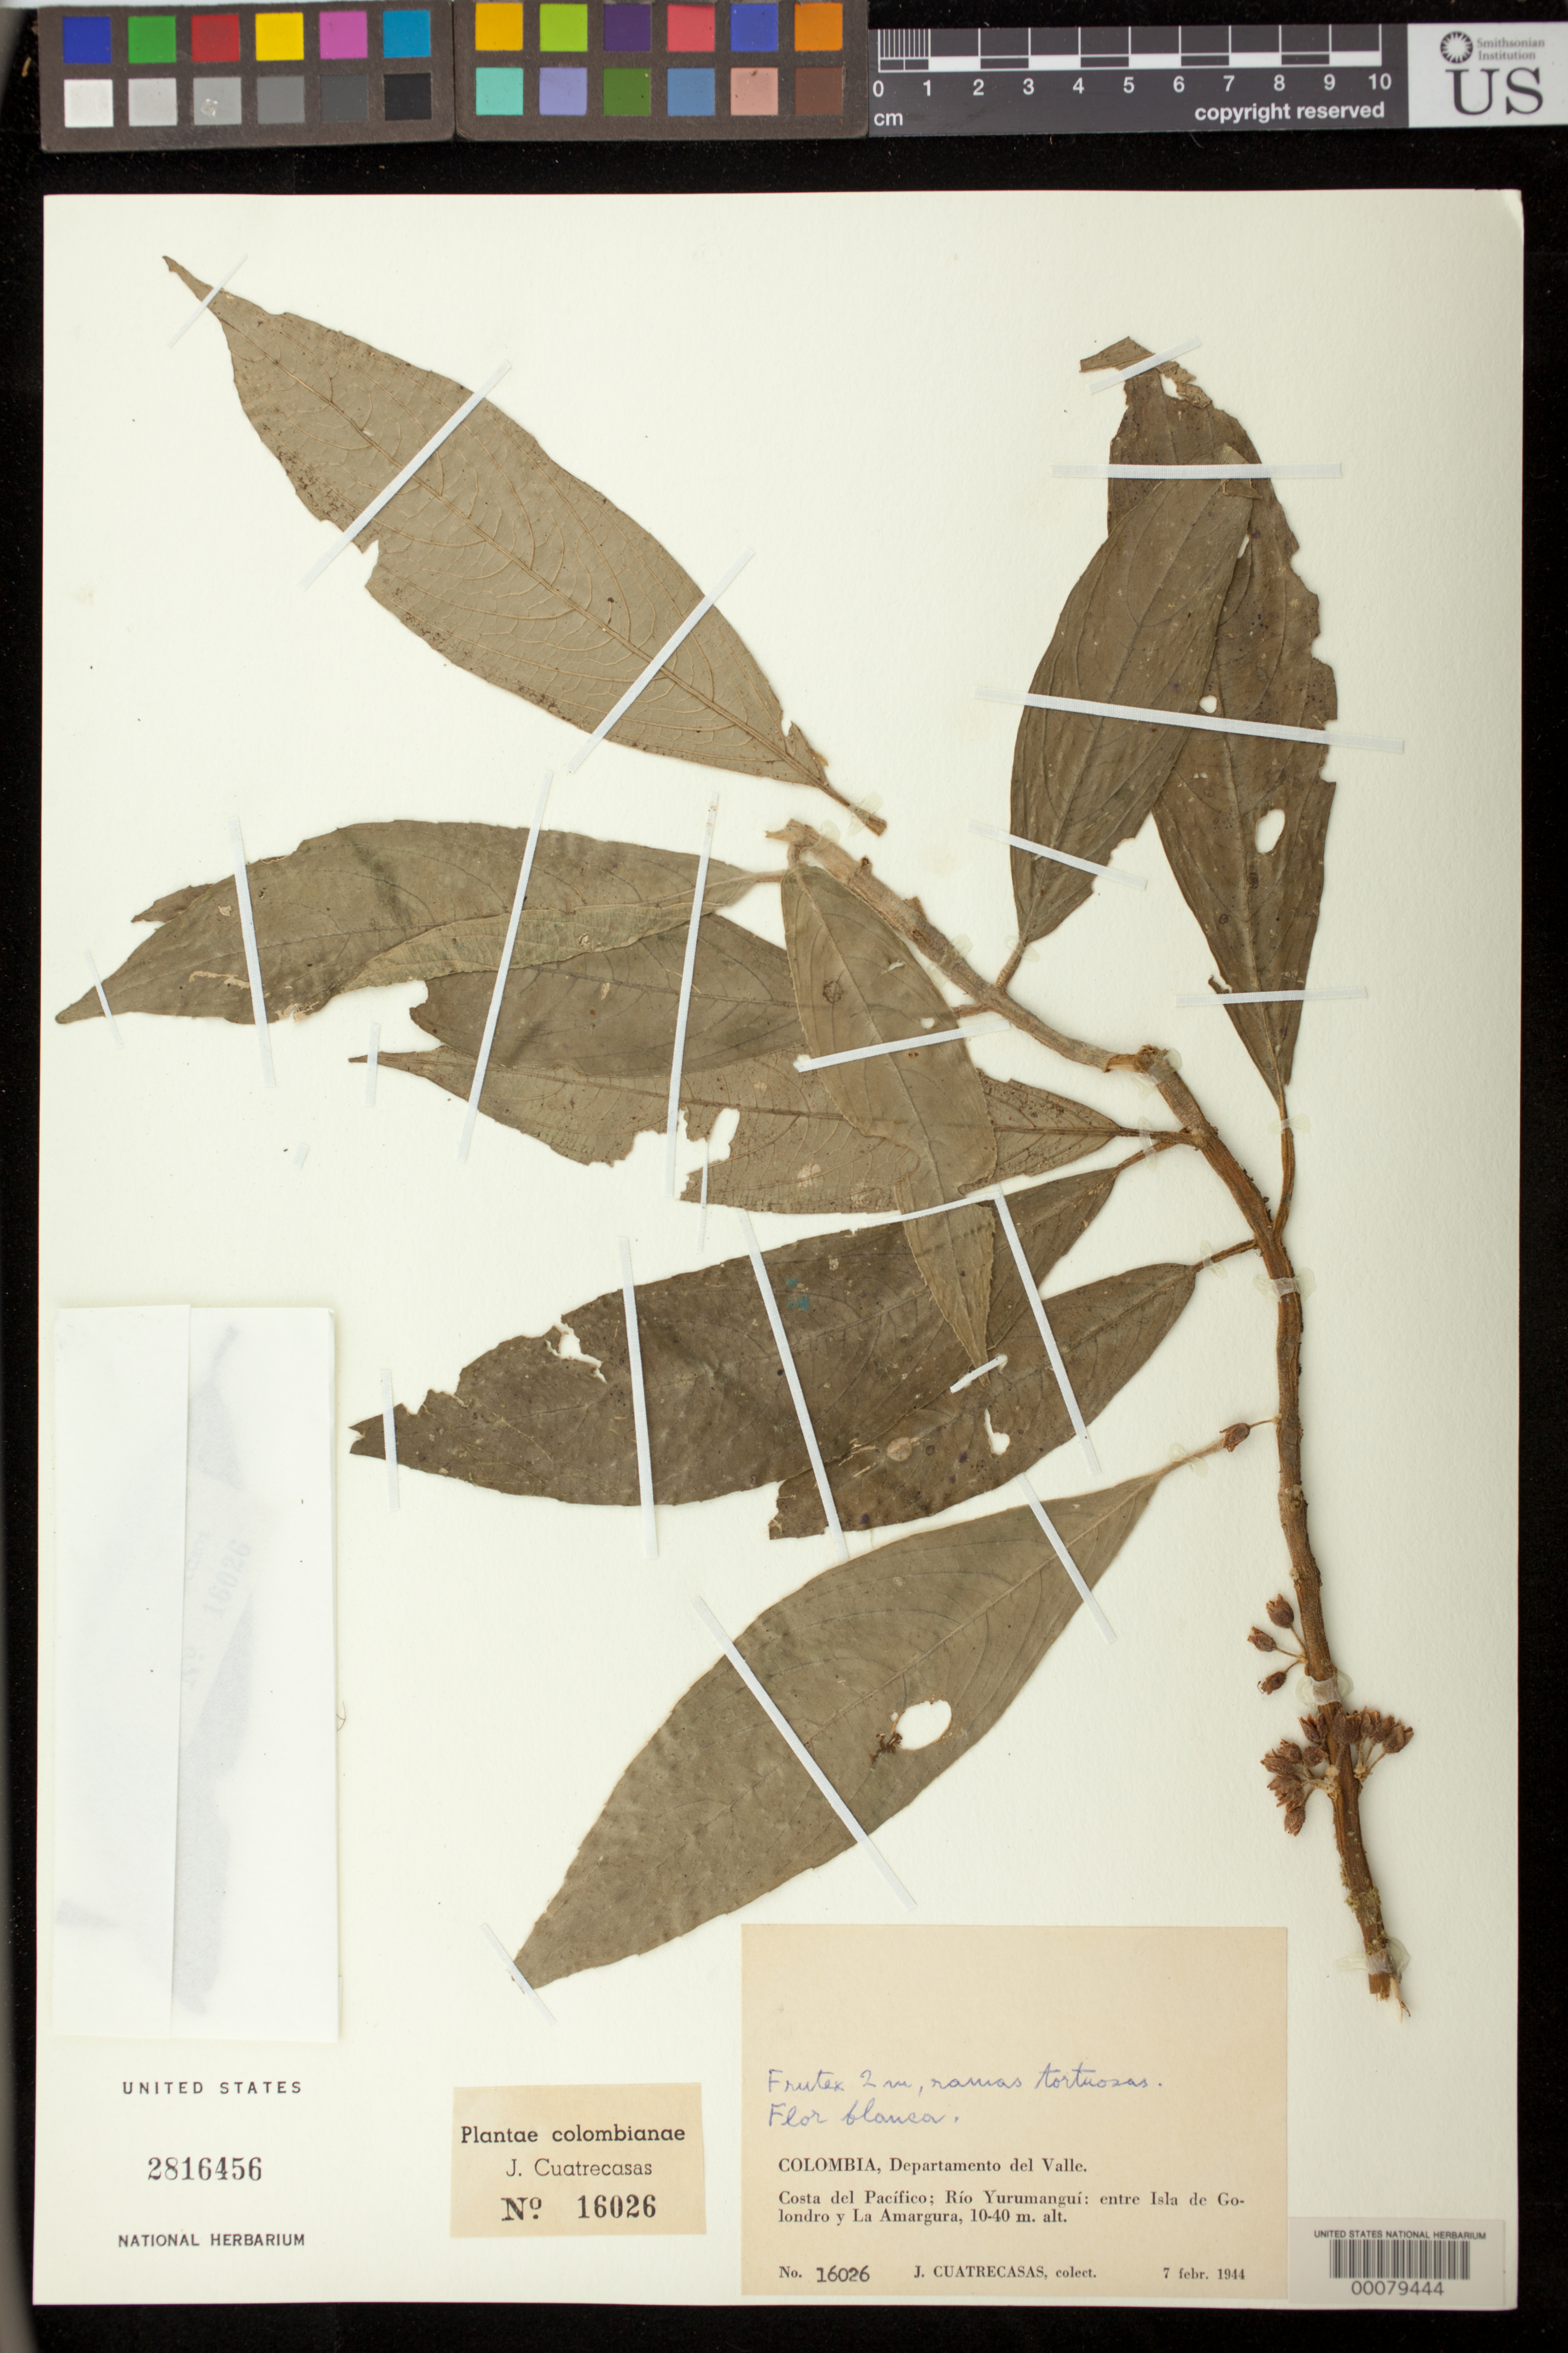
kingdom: Plantae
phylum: Tracheophyta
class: Magnoliopsida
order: Lamiales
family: Gesneriaceae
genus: Besleria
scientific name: Besleria sp.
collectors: J. Cuatrecasas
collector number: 16026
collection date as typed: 07 Feb 1944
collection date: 1944-02-07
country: Colombia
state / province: Valle del Cauca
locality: Costa del Pacifico, Rio Yurumangui, between Isla de Golondro and La Amargura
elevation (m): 10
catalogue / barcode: US 2816456